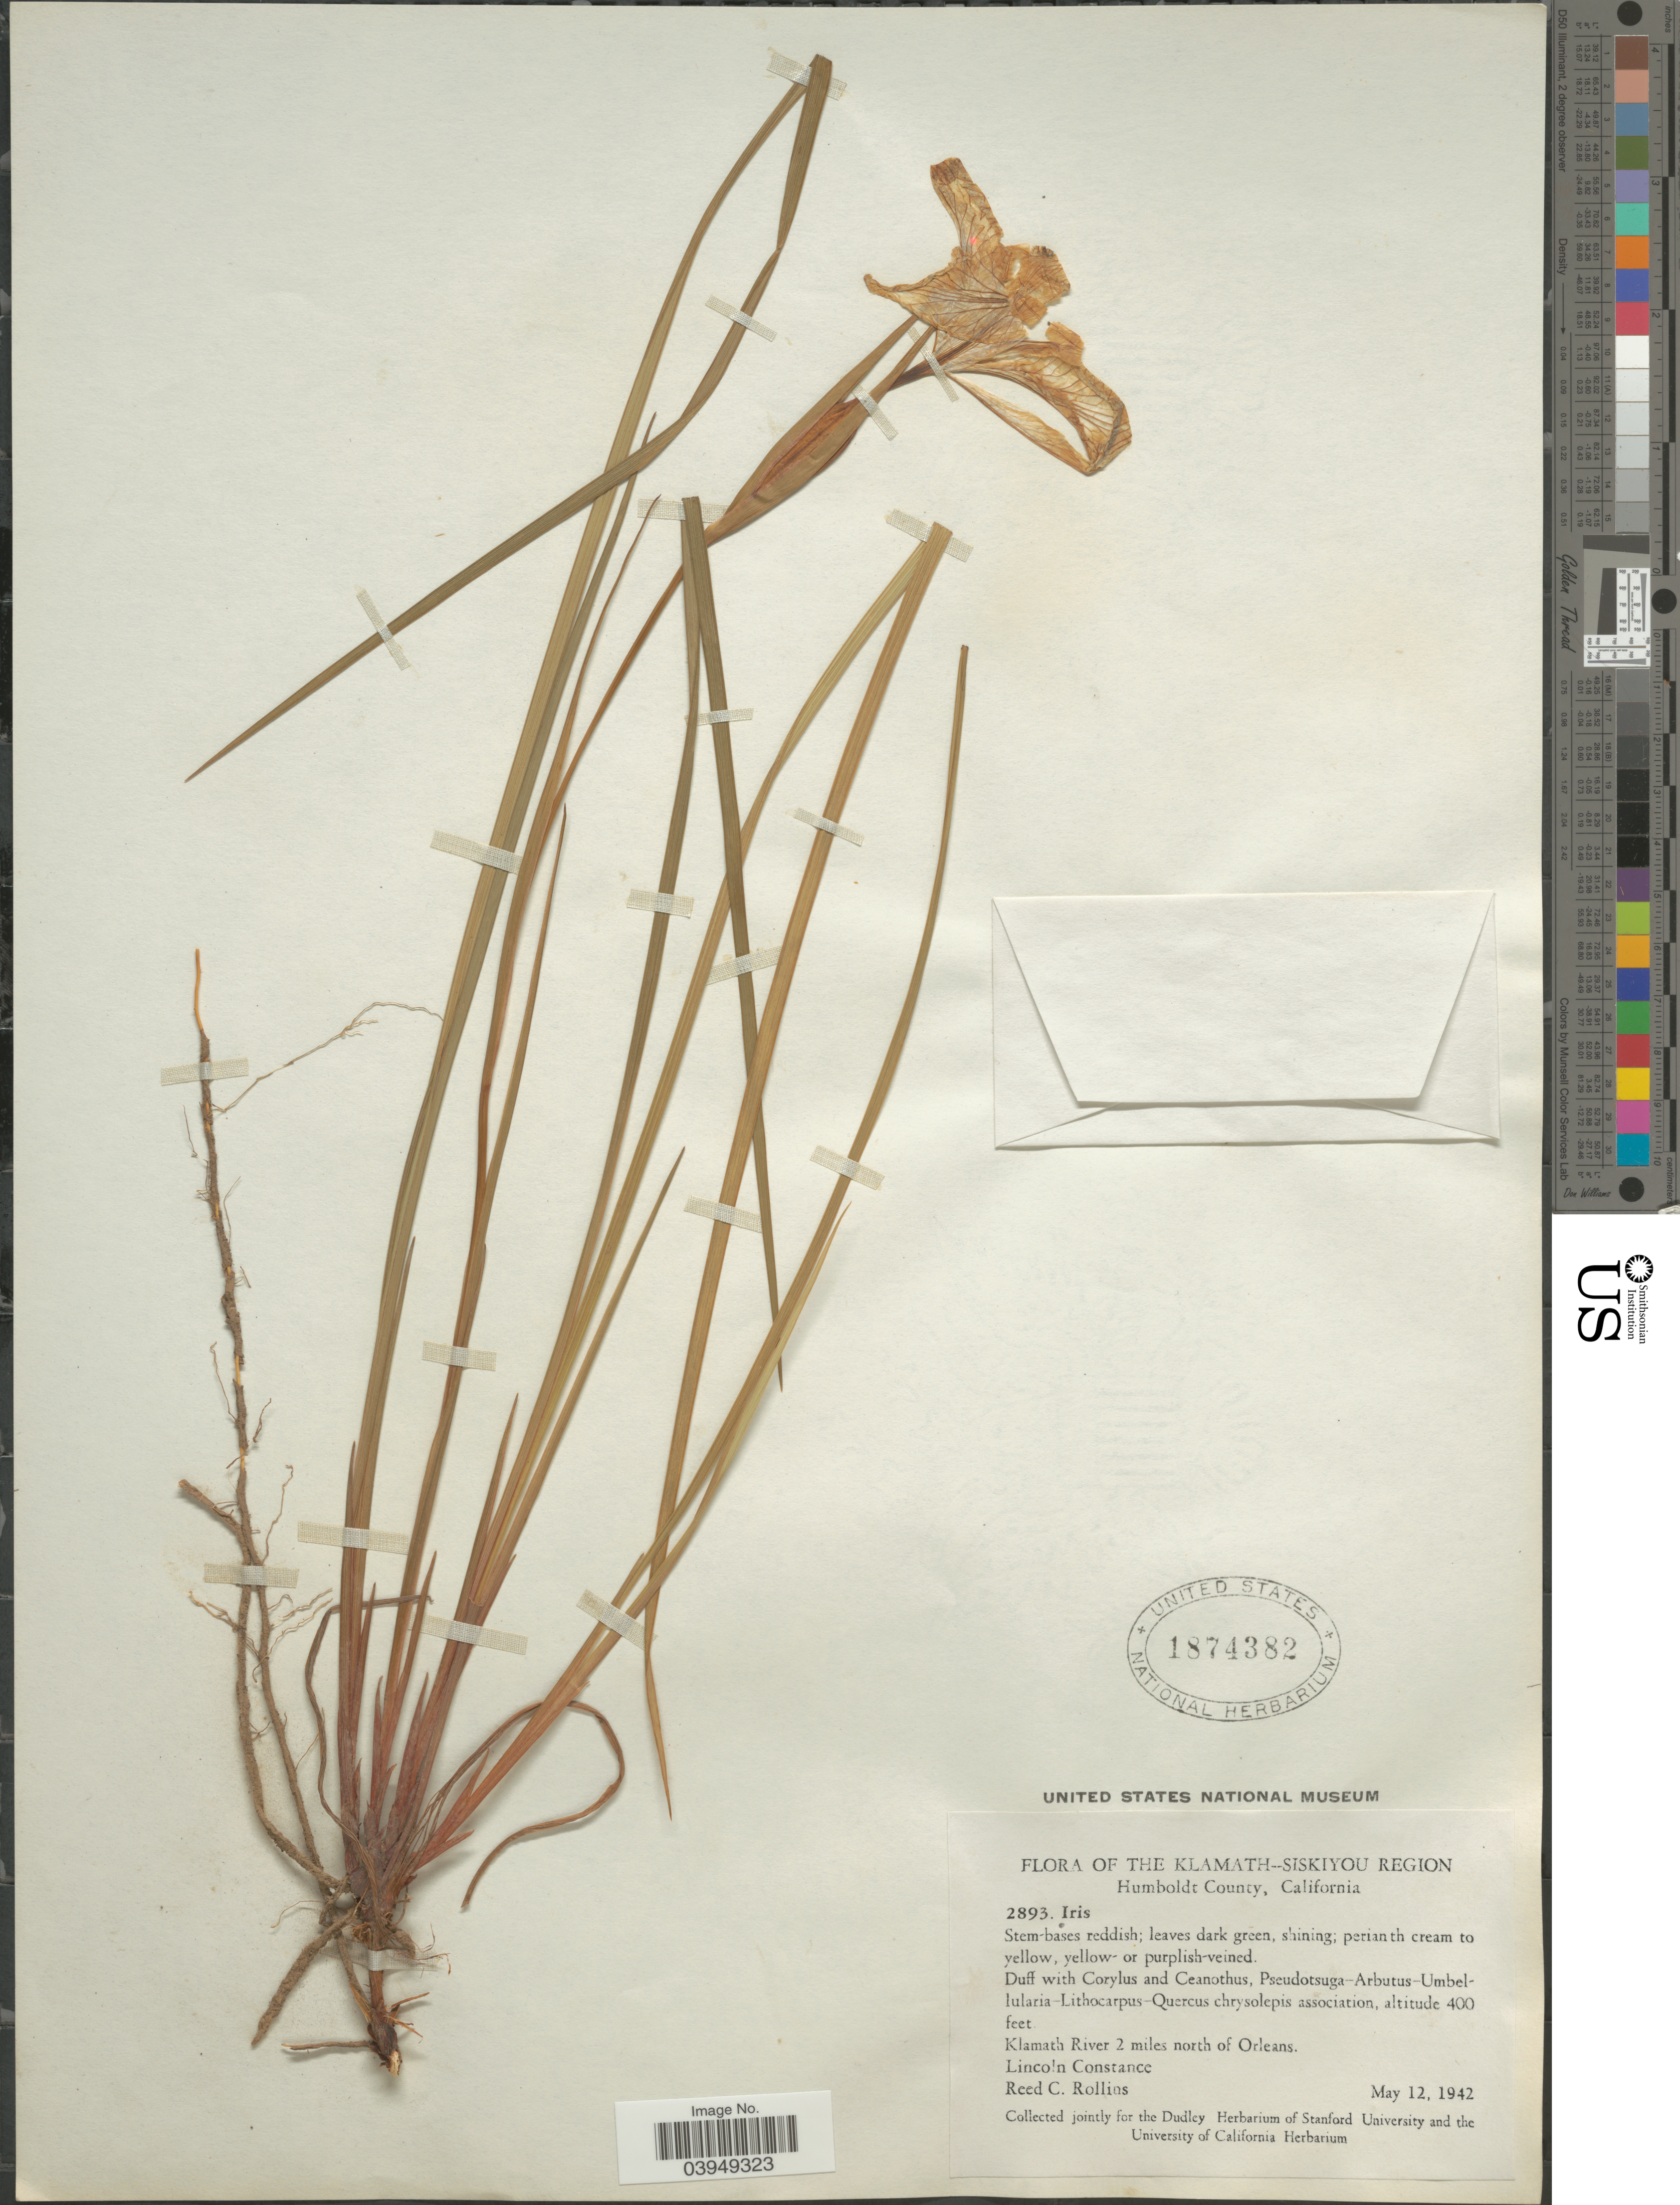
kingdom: Plantae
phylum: Tracheophyta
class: Liliopsida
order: Asparagales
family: Iridaceae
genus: Iris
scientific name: Iris sp.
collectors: L. Constance & R. C. Rollins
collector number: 2893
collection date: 1942-05-12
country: United States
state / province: California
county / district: Humboldt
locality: The Klamath-Siskiyou Region. Humboldt County. Klamath River 2 miles north of Orleans.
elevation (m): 122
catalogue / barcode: US 1874382